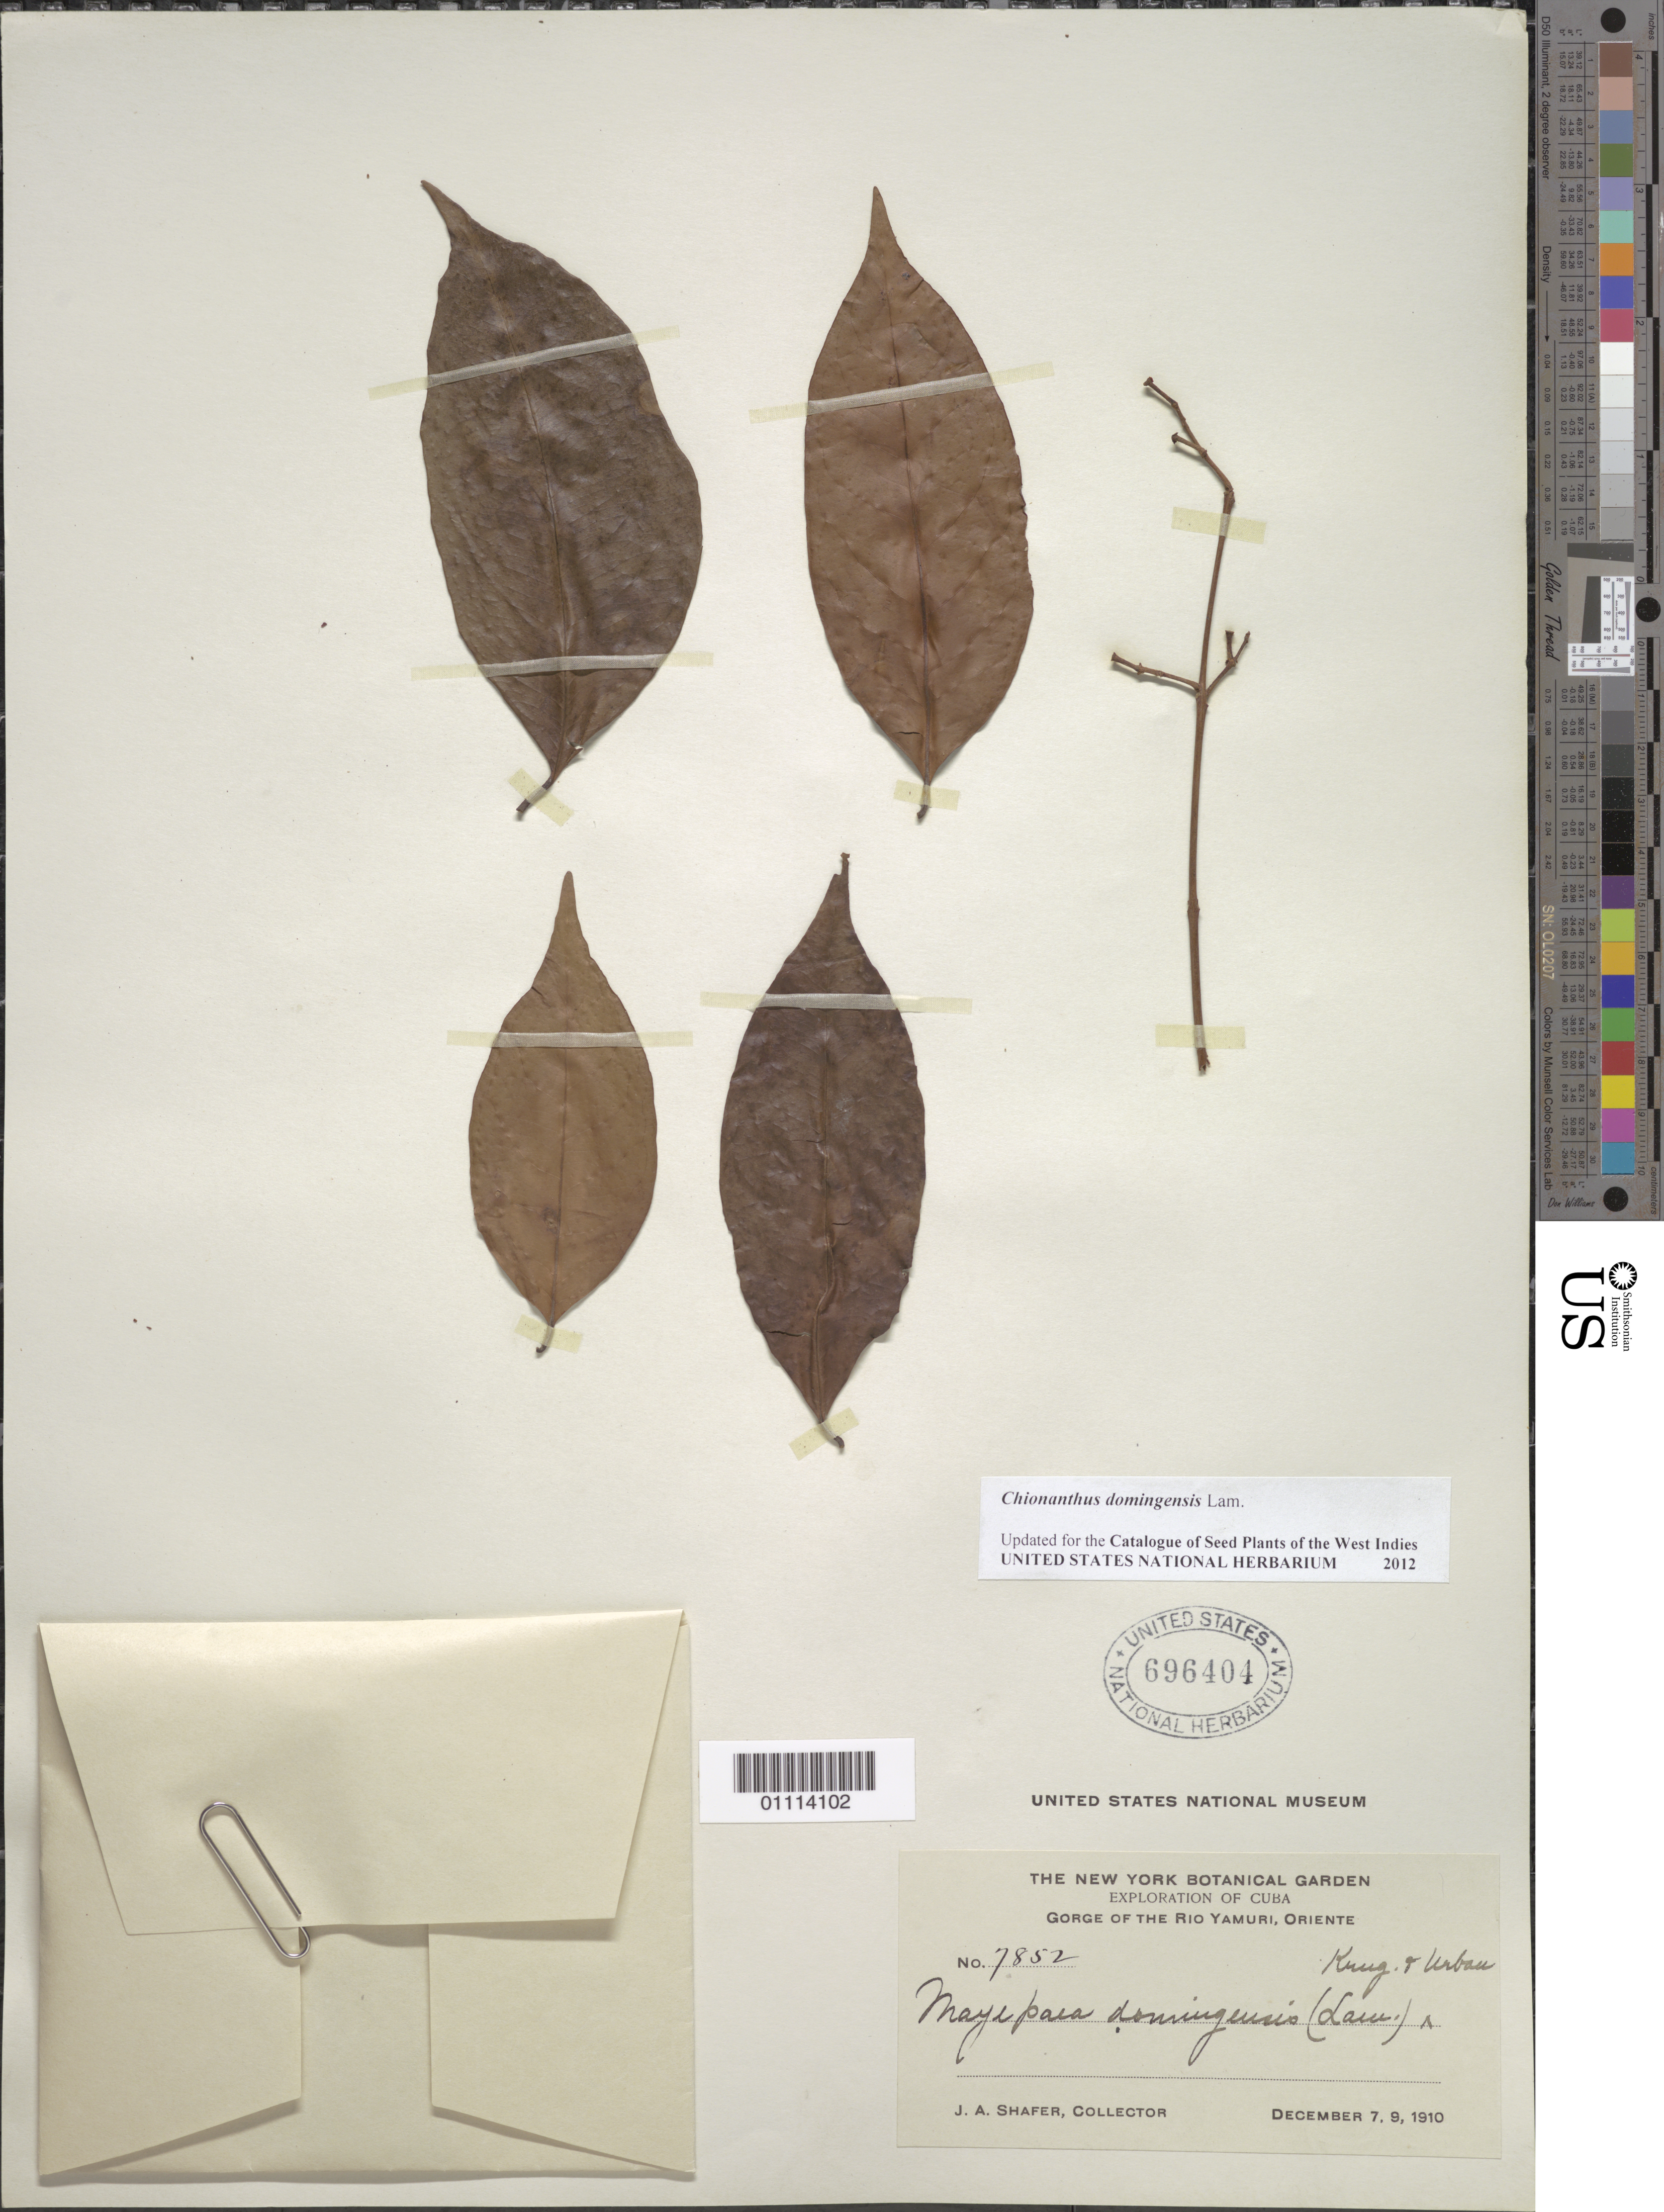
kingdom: Plantae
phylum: Tracheophyta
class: Magnoliopsida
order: Lamiales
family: Oleaceae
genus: Linociera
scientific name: Linociera domingensis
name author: (Lam.) Knobl.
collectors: J. A. Shafer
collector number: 7852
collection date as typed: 07 Dec 1910 and 09 Dec 1910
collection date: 1910-12-07,1910-12-09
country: Cuba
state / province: Matanzas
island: Cuba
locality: Gorge of the Rio Yamuri, Oriente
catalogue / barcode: US 696404